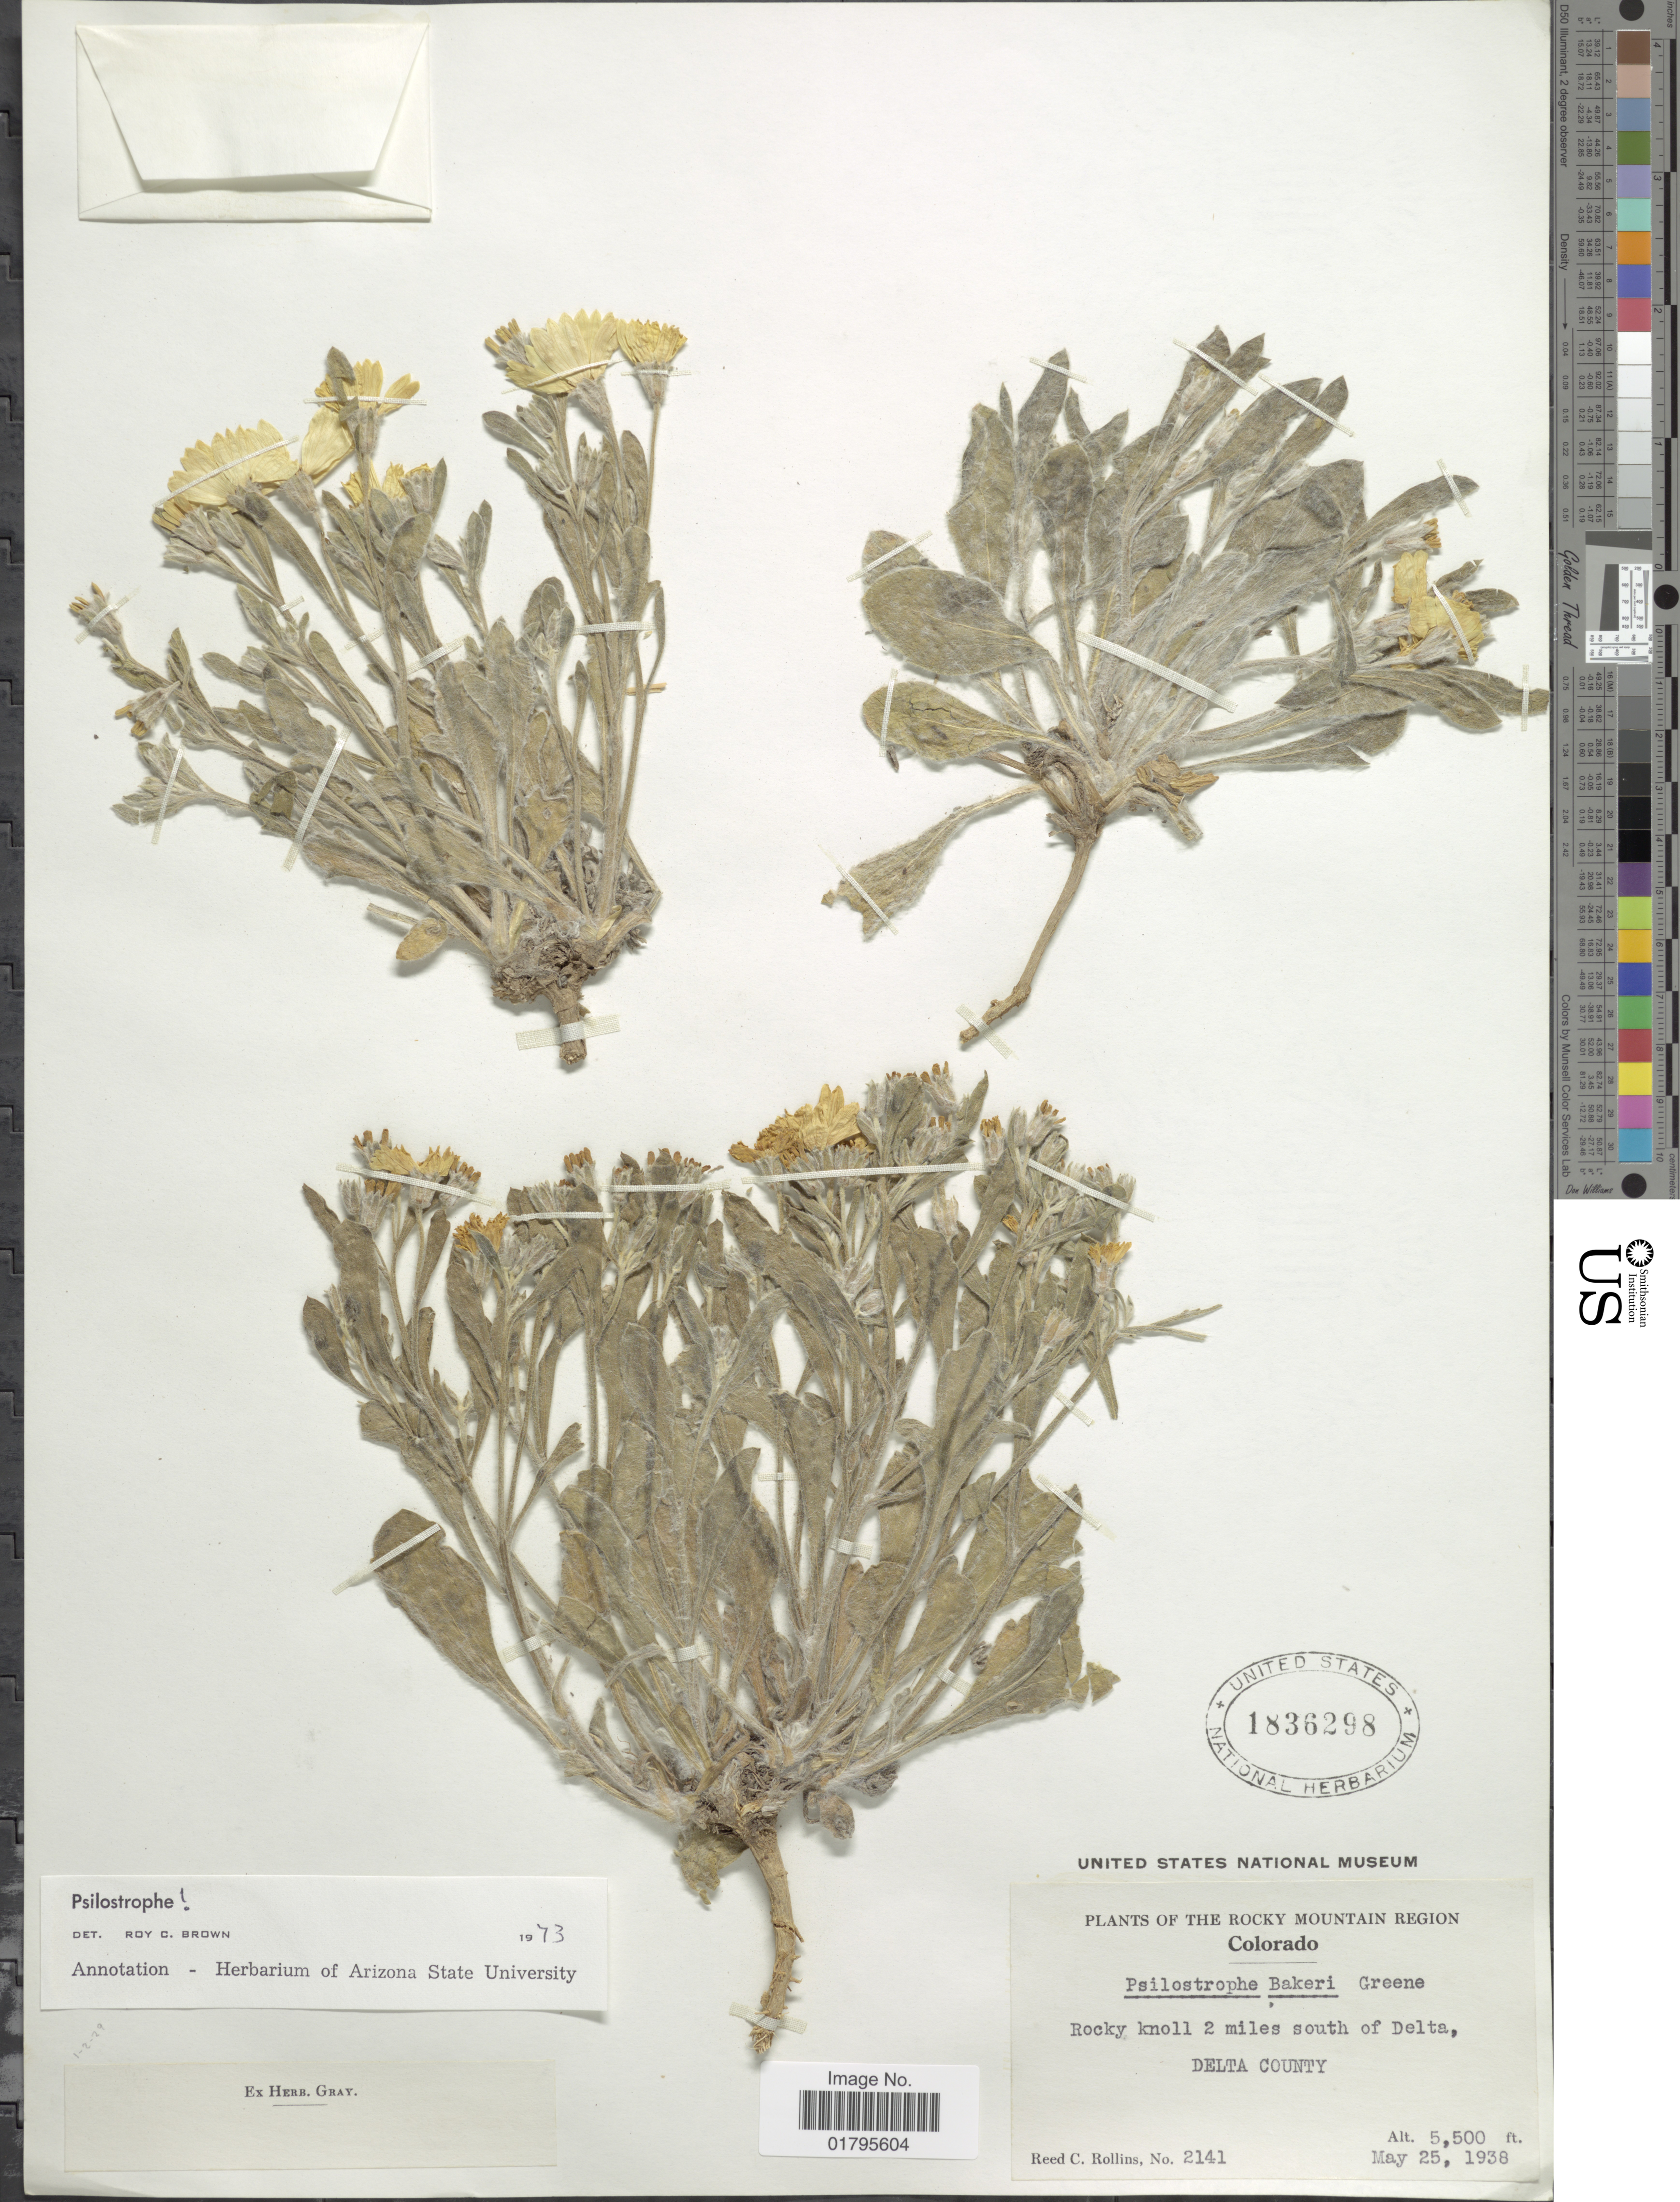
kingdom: Plantae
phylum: Tracheophyta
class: Magnoliopsida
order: Asterales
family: Asteraceae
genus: Psilostrophe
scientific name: Psilostrophe bakeri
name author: Greene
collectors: R. C. Rollins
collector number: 2141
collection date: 1938-05-25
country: United States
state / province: Colorado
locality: Rocky knoll 2 miles south of Delta, Delta County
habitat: rocky knoll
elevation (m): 1676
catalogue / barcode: US 1836298